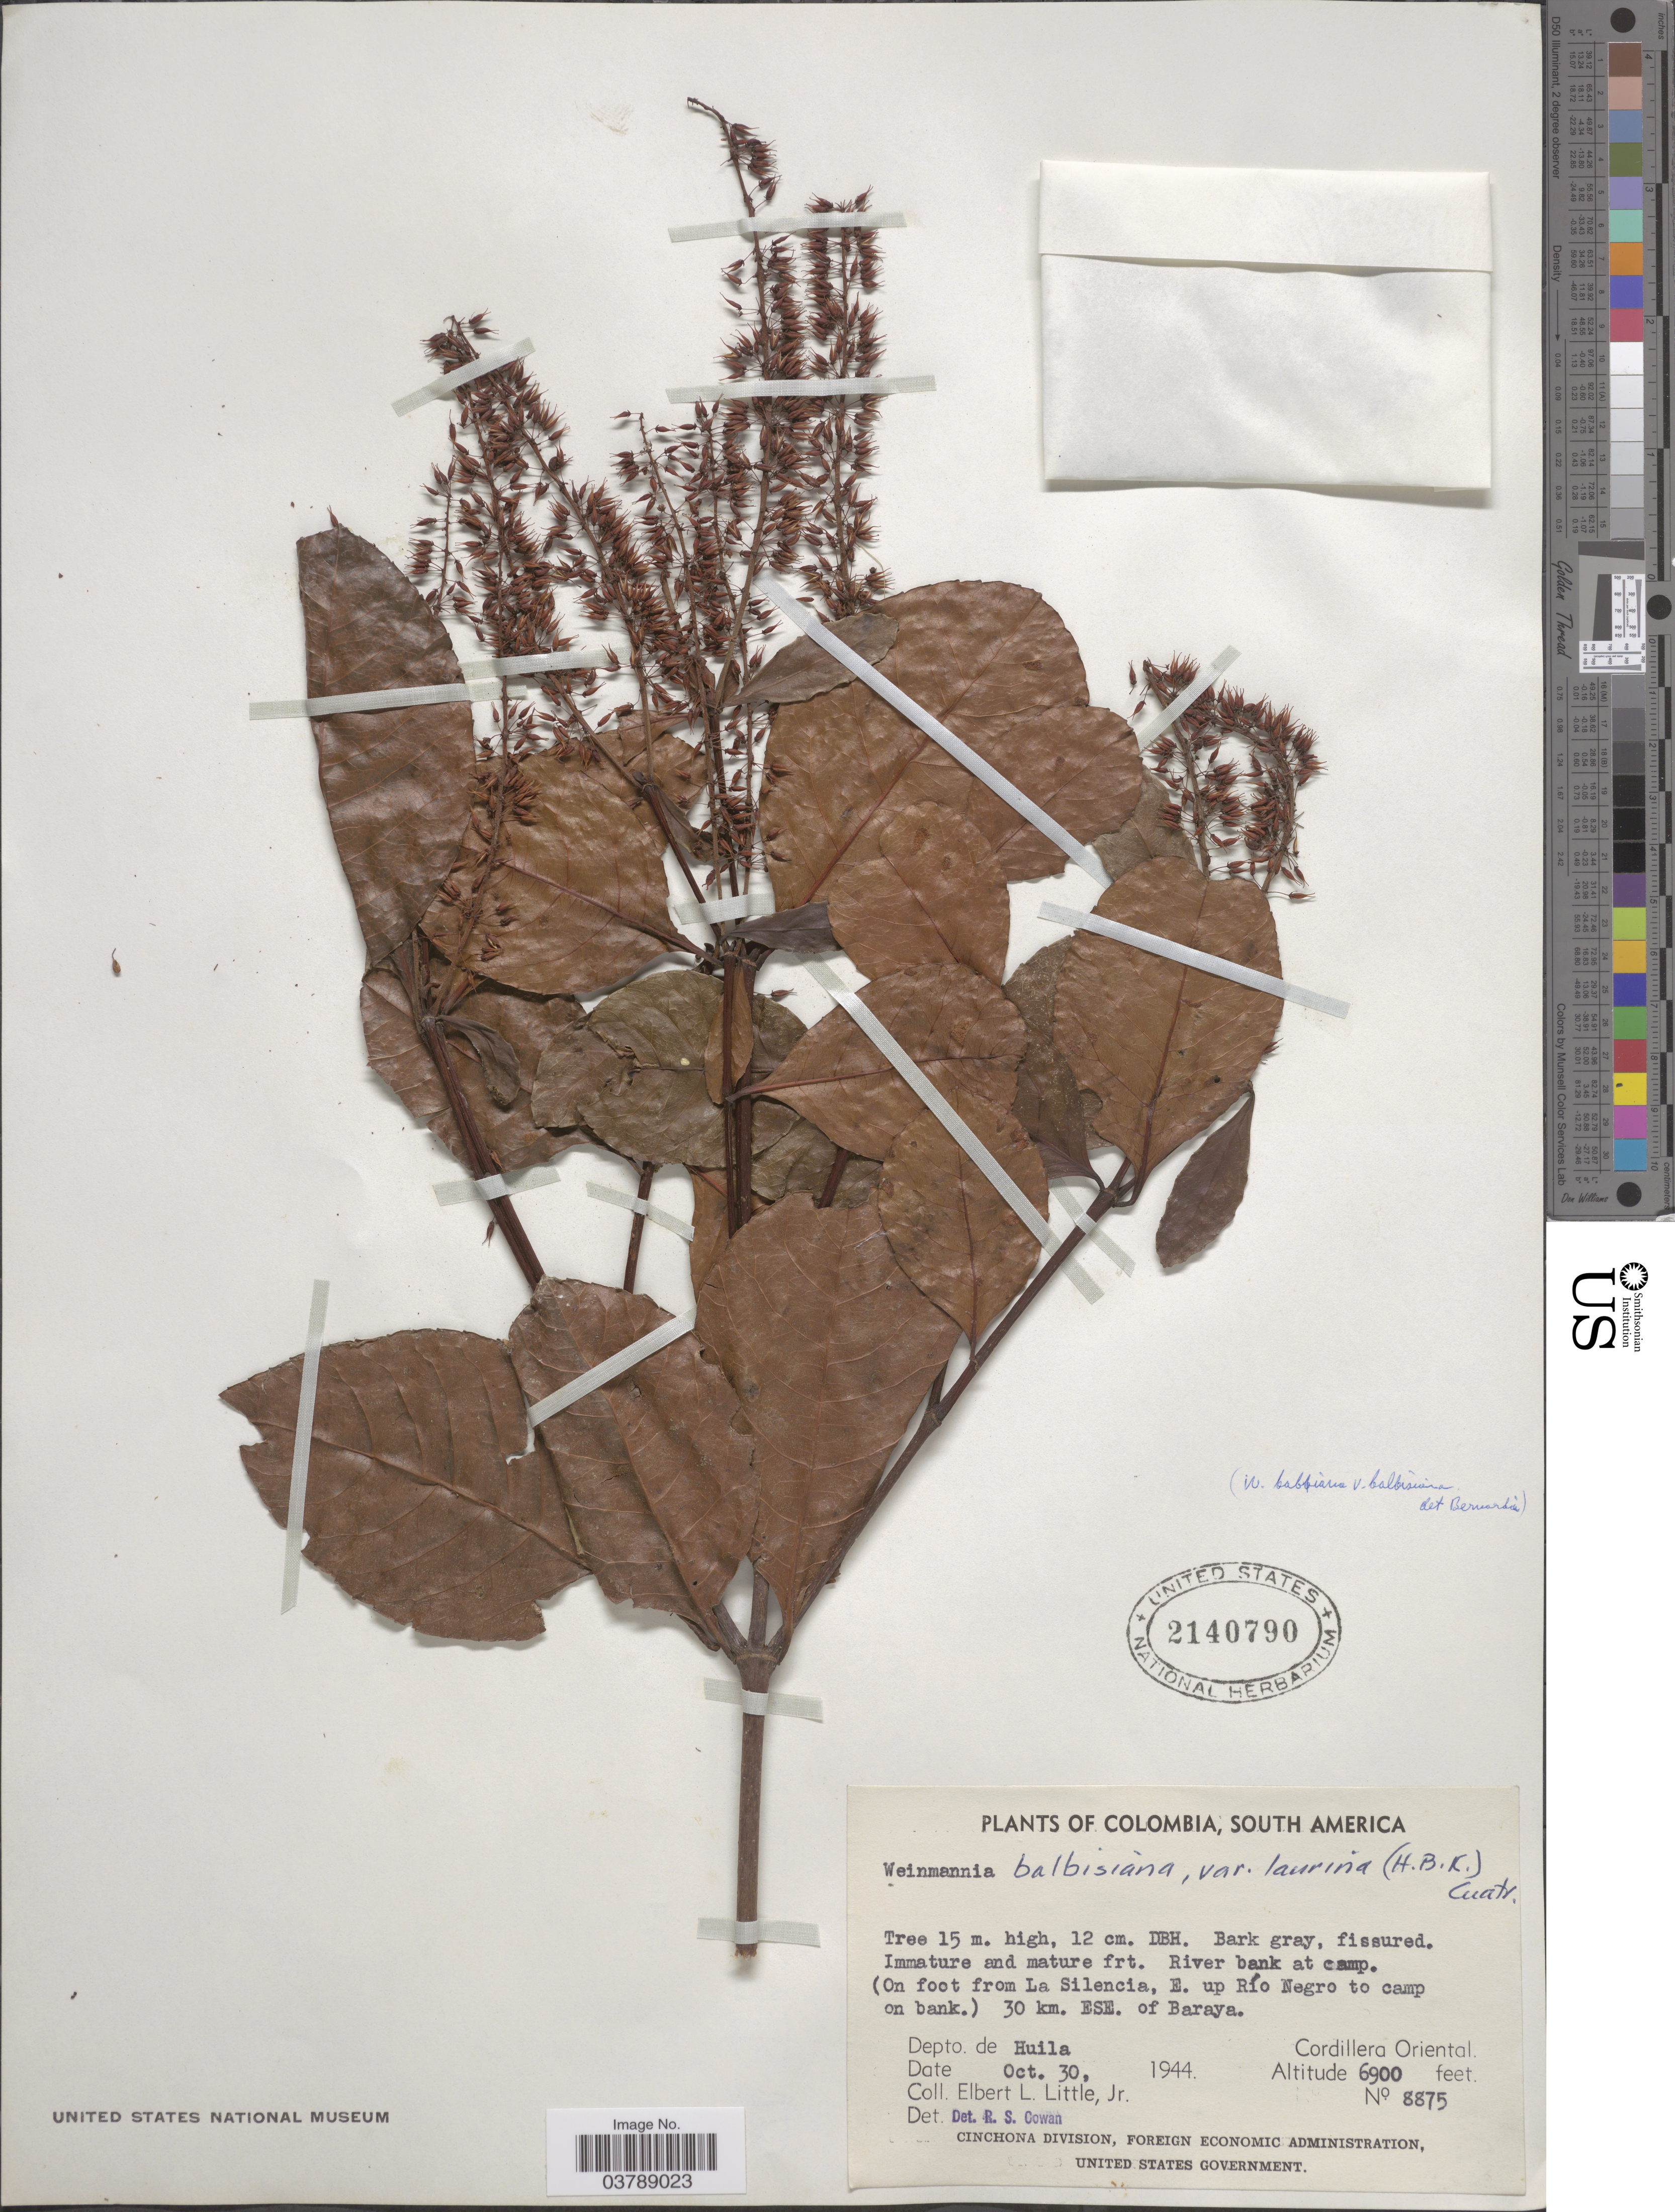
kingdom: Plantae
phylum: Tracheophyta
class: Magnoliopsida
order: Oxalidales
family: Cunoniaceae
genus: Weinmannia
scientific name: Weinmannia balbisiana var. laurina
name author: (Kunth) Cuatrec.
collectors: E. L. Little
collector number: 8875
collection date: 1944-10-30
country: Colombia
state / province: Huila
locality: River bank at camp. (On foot from La Silencia, E. up Río Negro to camp on bank.) 30 km. ESE. of Baraya. Depto. de Huila. Cordillera Oriental.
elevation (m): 2103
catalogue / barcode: US 2140790